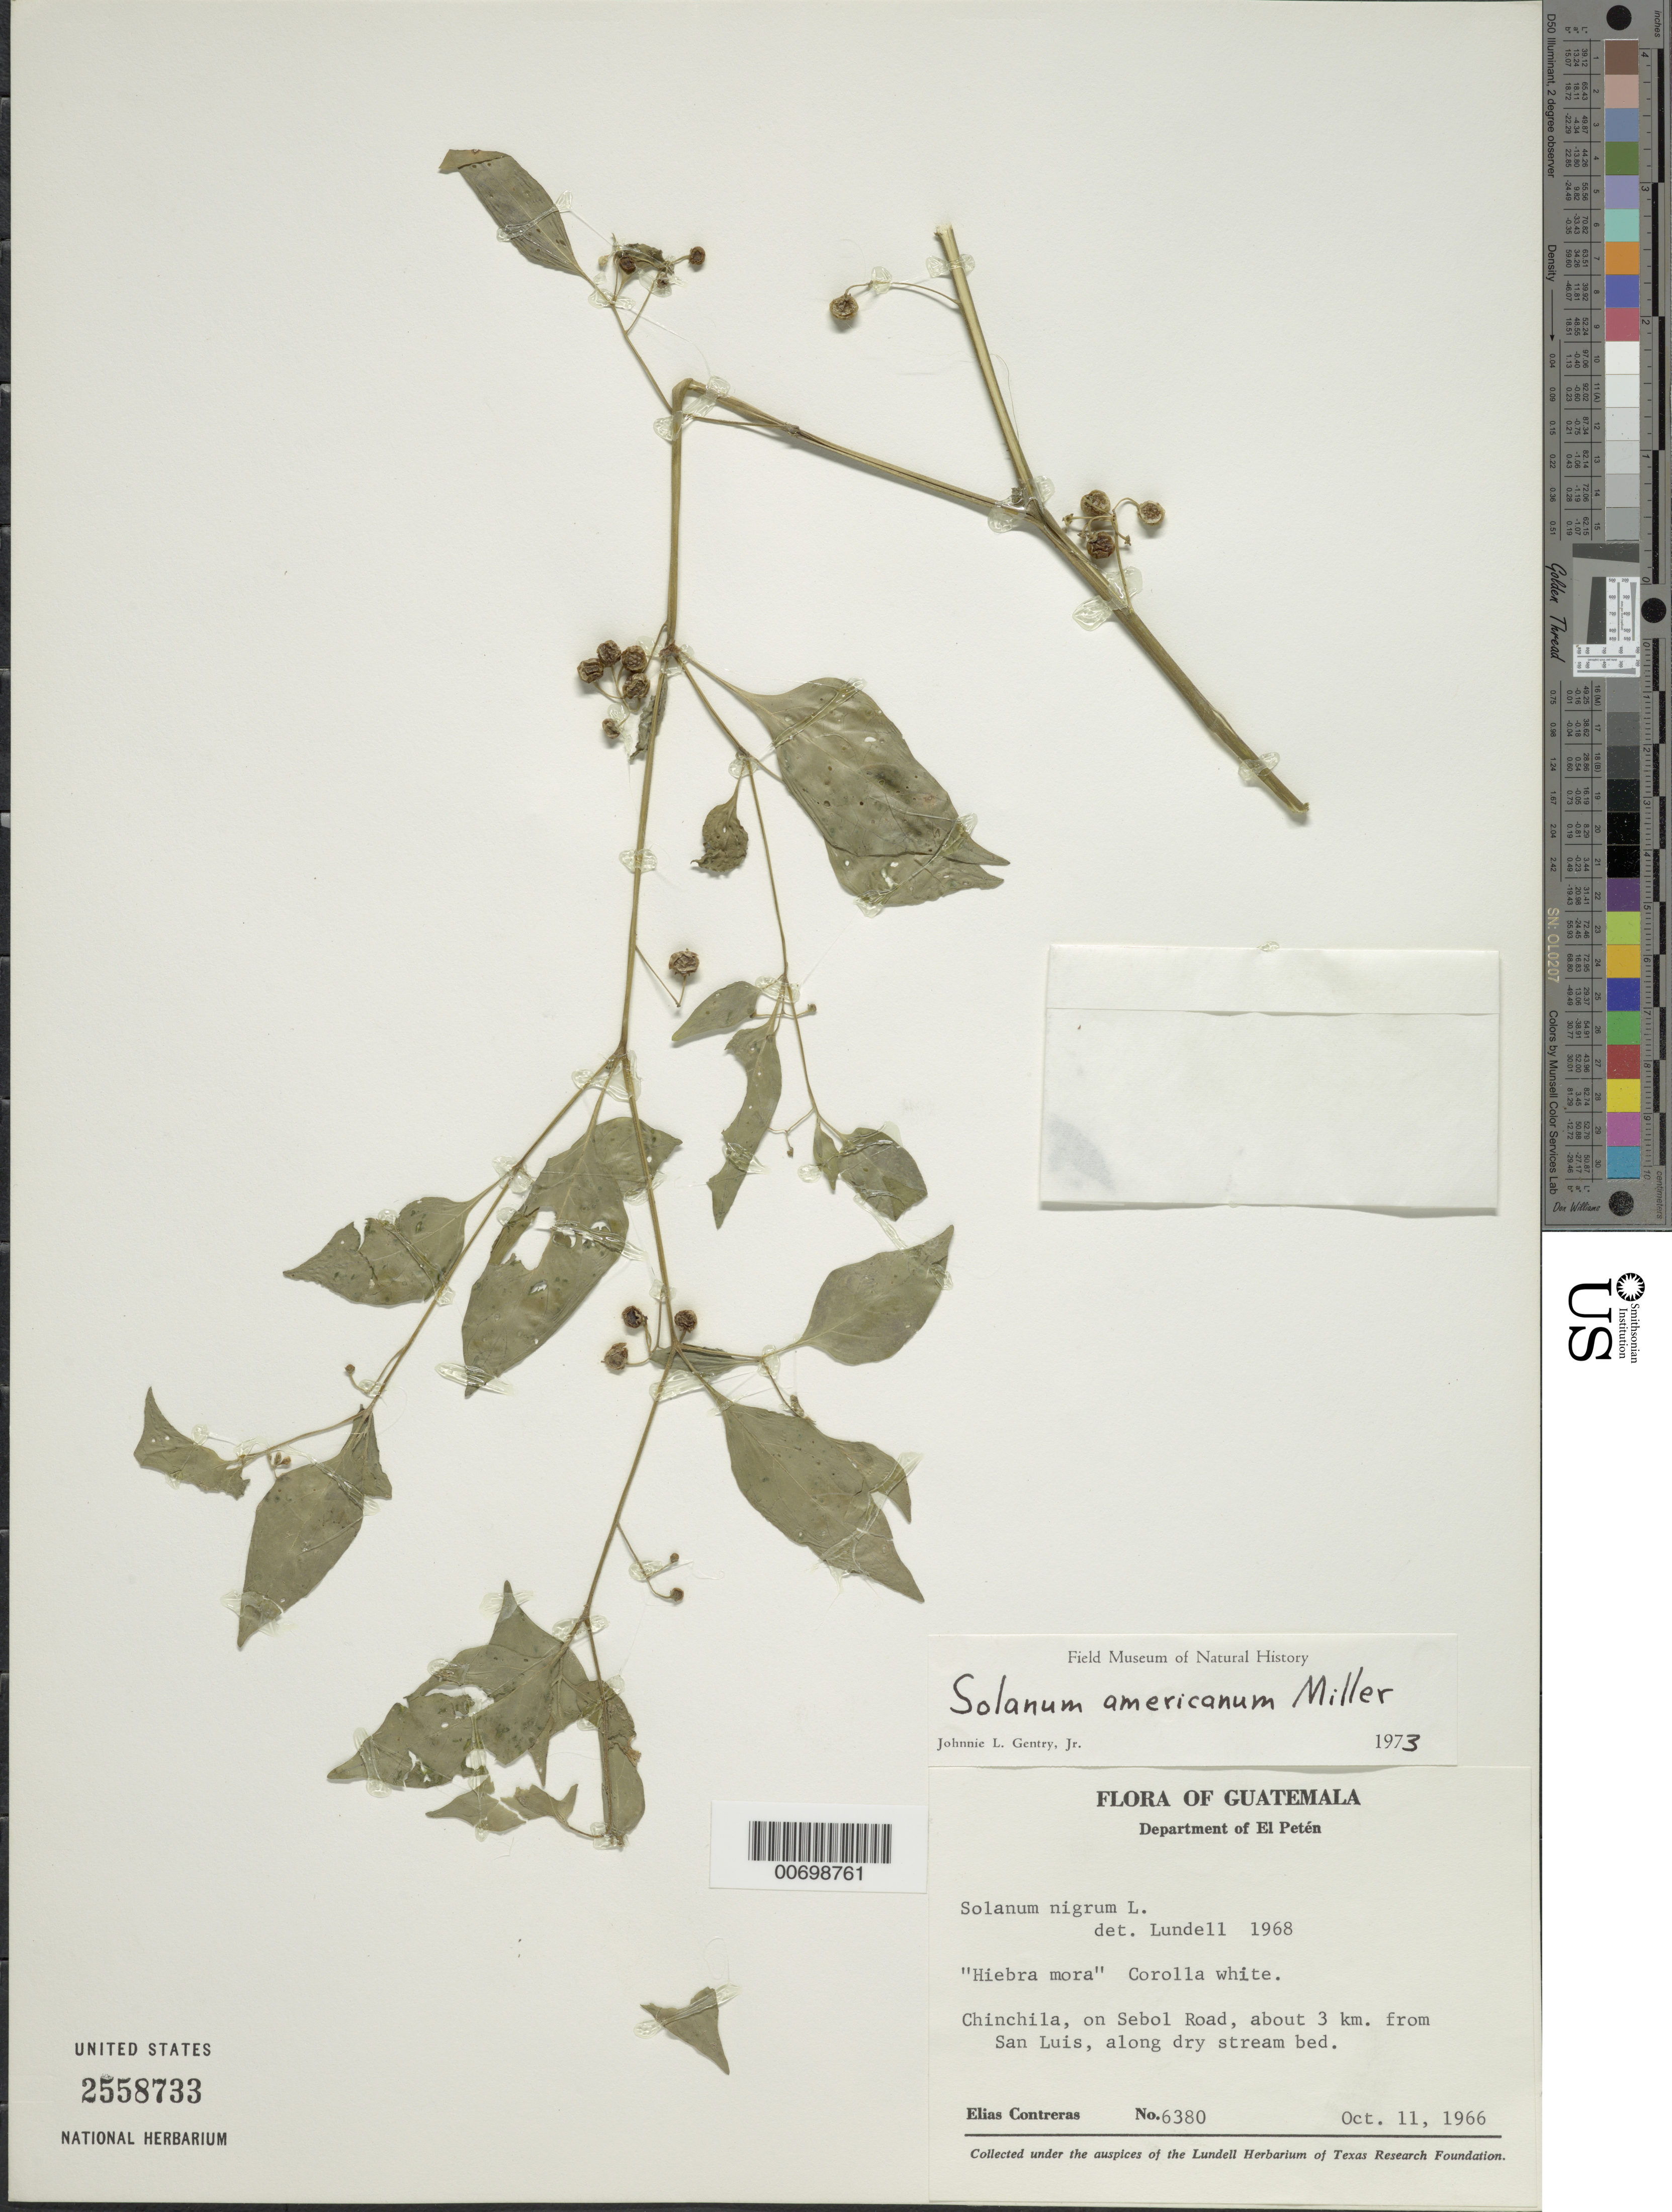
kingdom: Plantae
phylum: Tracheophyta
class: Magnoliopsida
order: Solanales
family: Solanaceae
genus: Solanum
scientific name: Solanum americanum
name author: Mill.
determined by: Gentry, J. L.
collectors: E. Contreras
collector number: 6380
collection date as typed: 11 Oct 1966 or 10 Nov 1966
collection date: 1966-10-11 or 1966-11-10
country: Guatemala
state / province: El Petén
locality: Chinchila, on Sebol road, about 3 km. From San Luis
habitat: along dry stream bed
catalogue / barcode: US 2558733